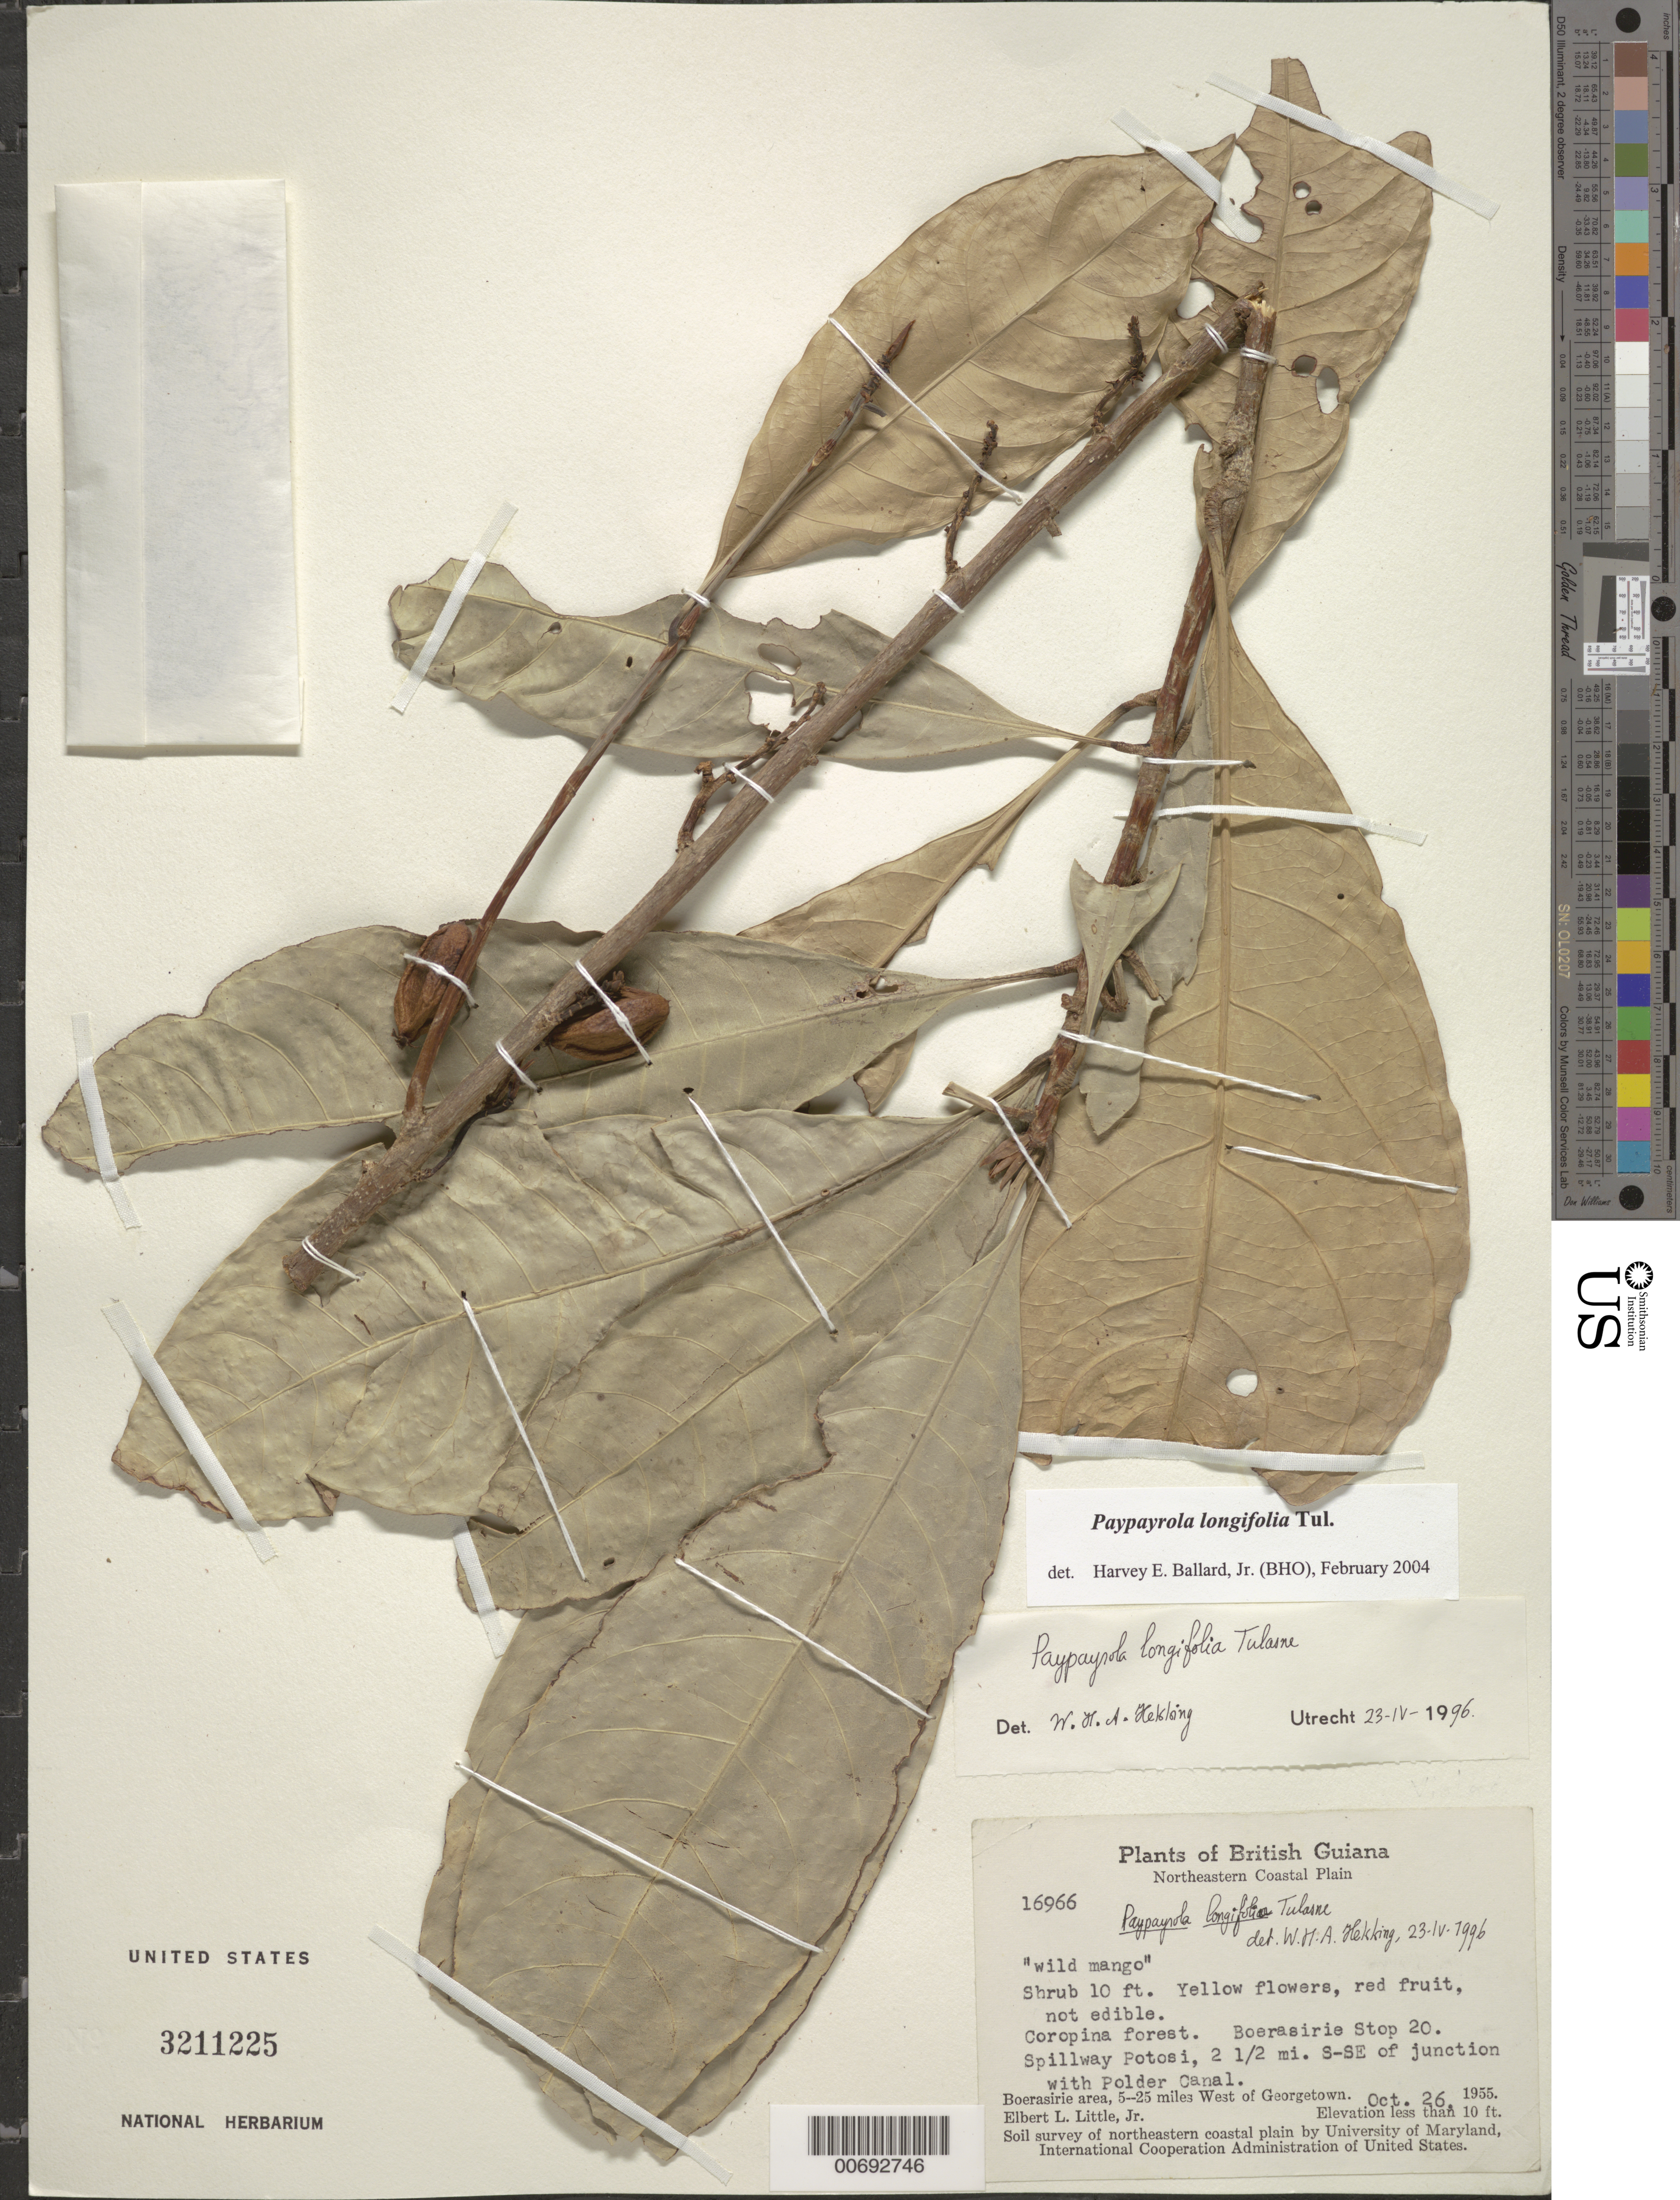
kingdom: Plantae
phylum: Tracheophyta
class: Magnoliopsida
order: Malpighiales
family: Violaceae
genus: Paypayrola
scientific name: Paypayrola longifolia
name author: Tul.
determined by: Sewell, M.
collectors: E. L. Little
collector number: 16966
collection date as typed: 26-Oct-55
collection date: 1955-10-26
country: Guyana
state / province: Essequibo Isl-W. Demerara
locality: Boerasirie area, 5-25 mi. W of Georgetown, Spillway Potosi, 2.5 mi. S of junct with Polder Canal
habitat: Coropina forest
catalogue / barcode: US 3211225